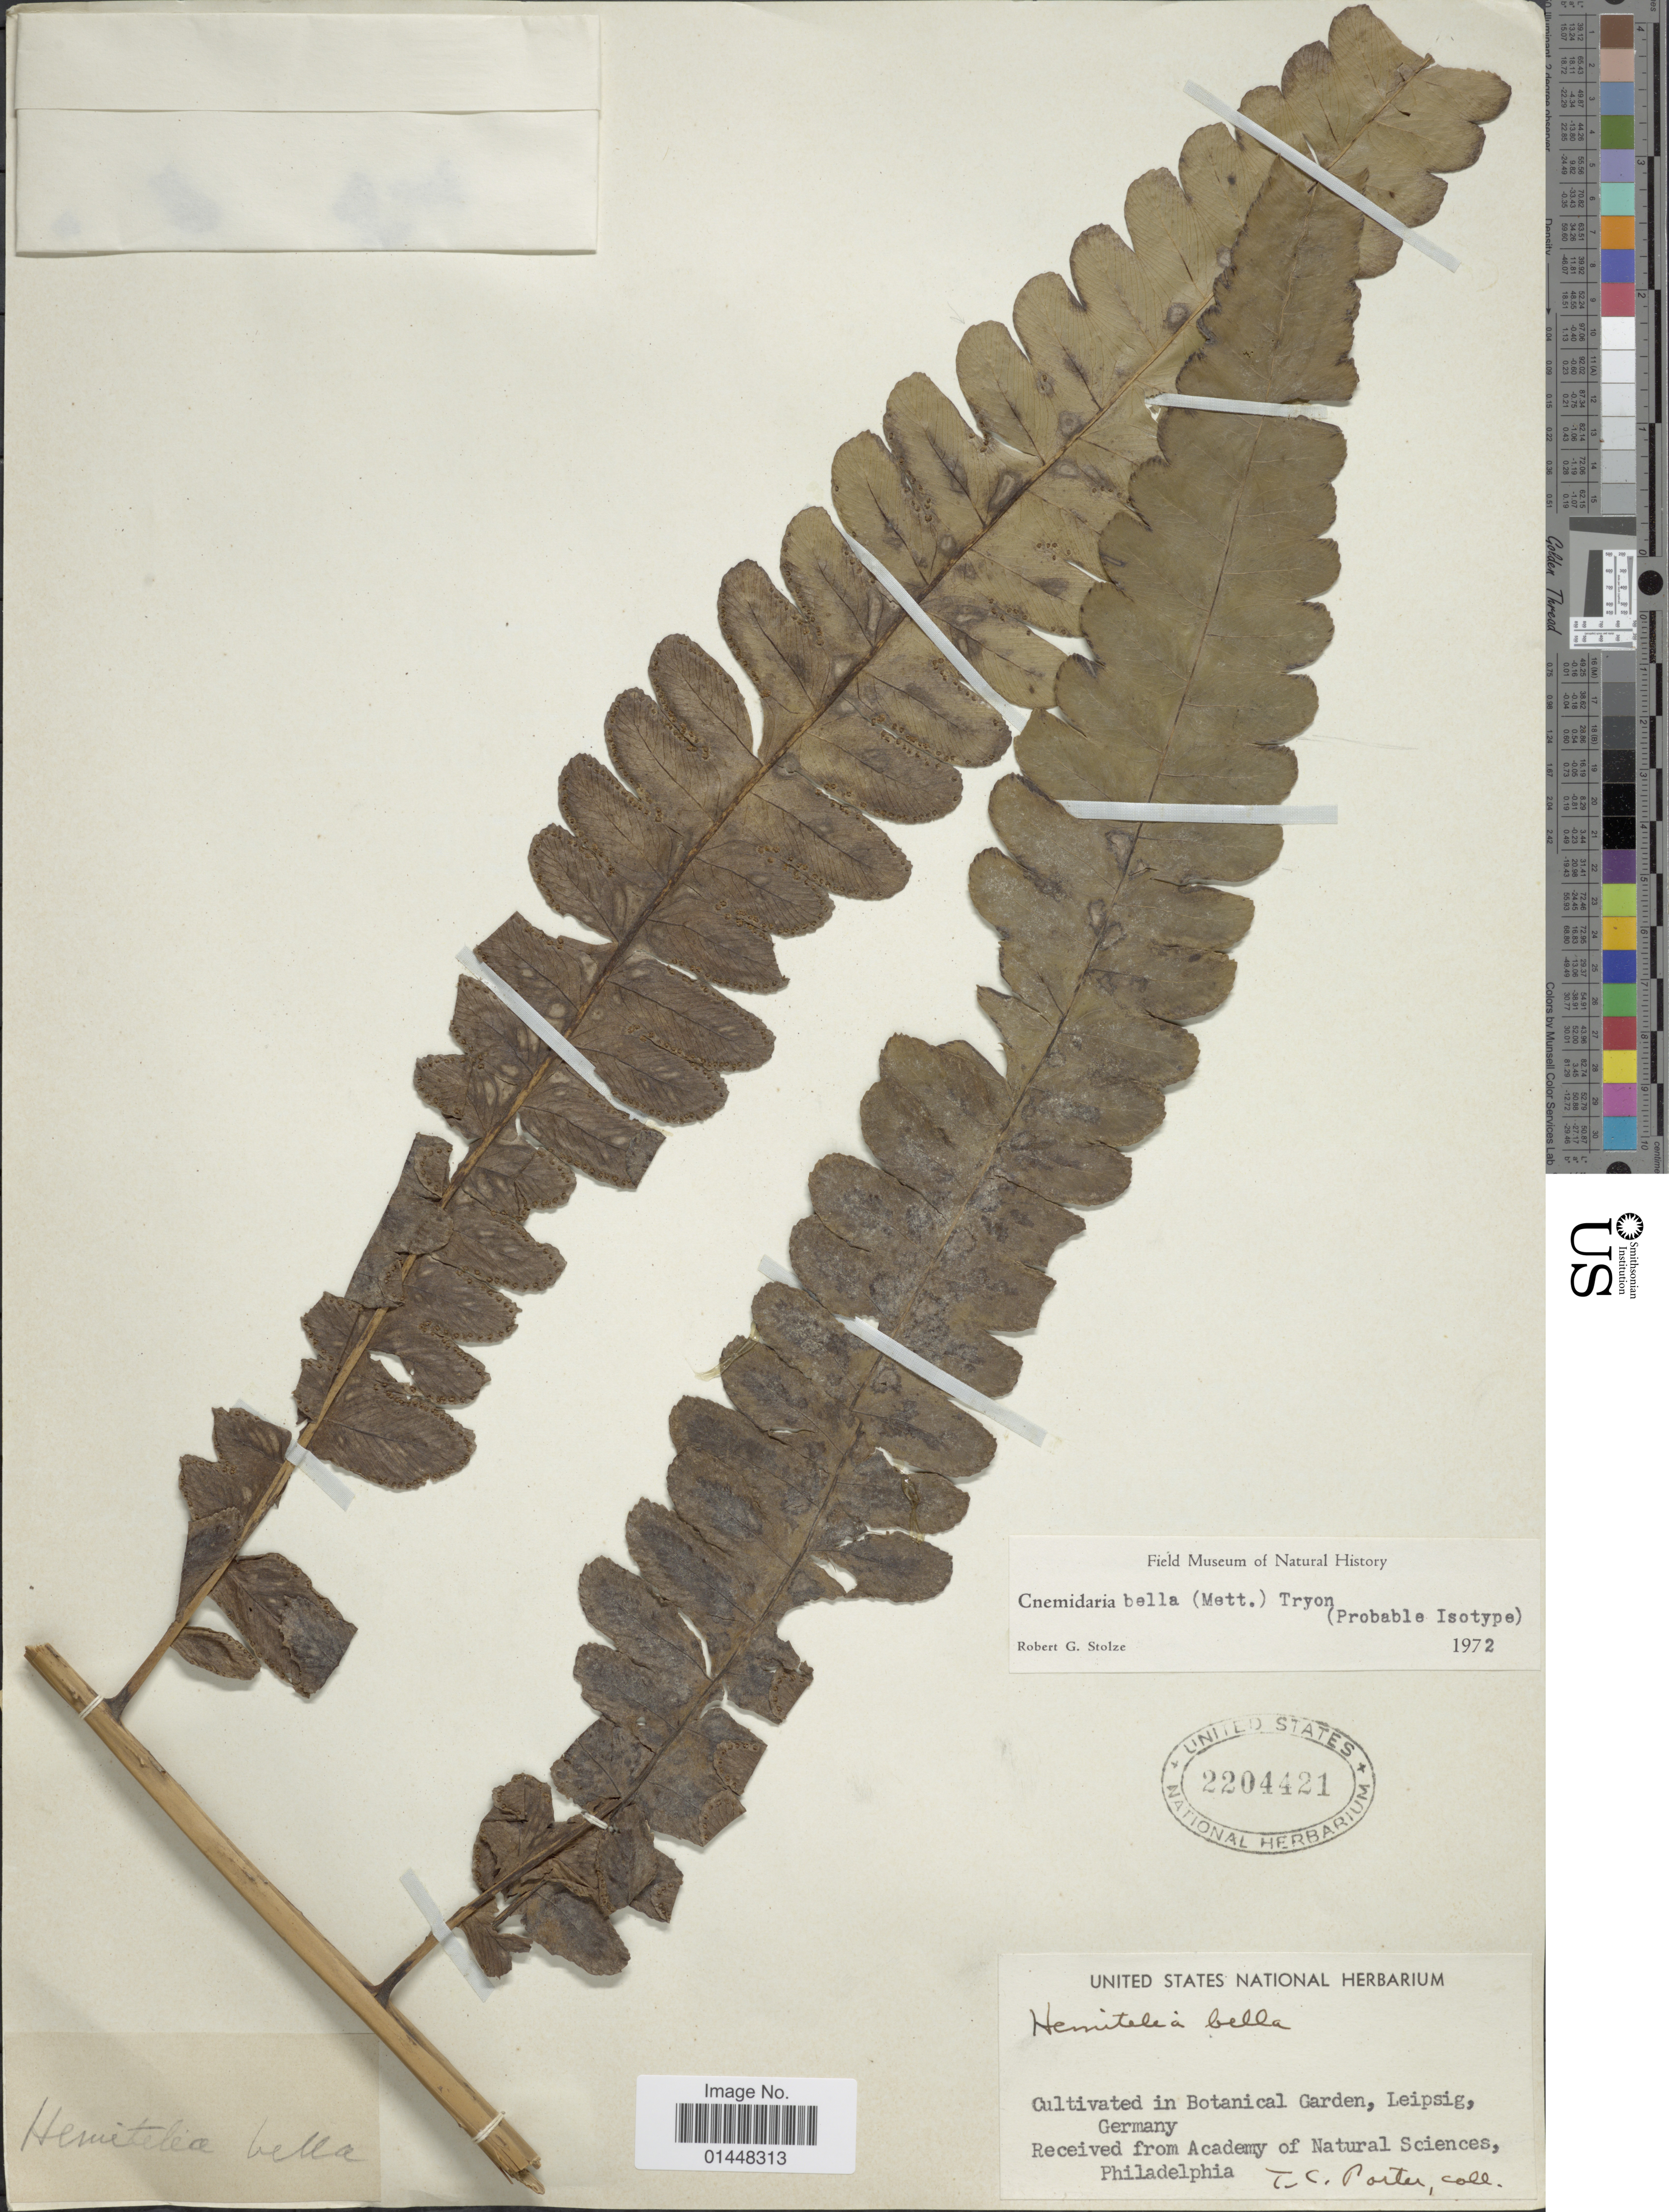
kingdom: Plantae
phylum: Tracheophyta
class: Polypodiopsida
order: Cyatheales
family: Cyatheaceae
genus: Cyathea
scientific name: Cyathea bella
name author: Domin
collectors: T. Porter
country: Germany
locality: Cultivated in Botanical Garden, Leipsig, Germany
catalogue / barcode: US 2204421